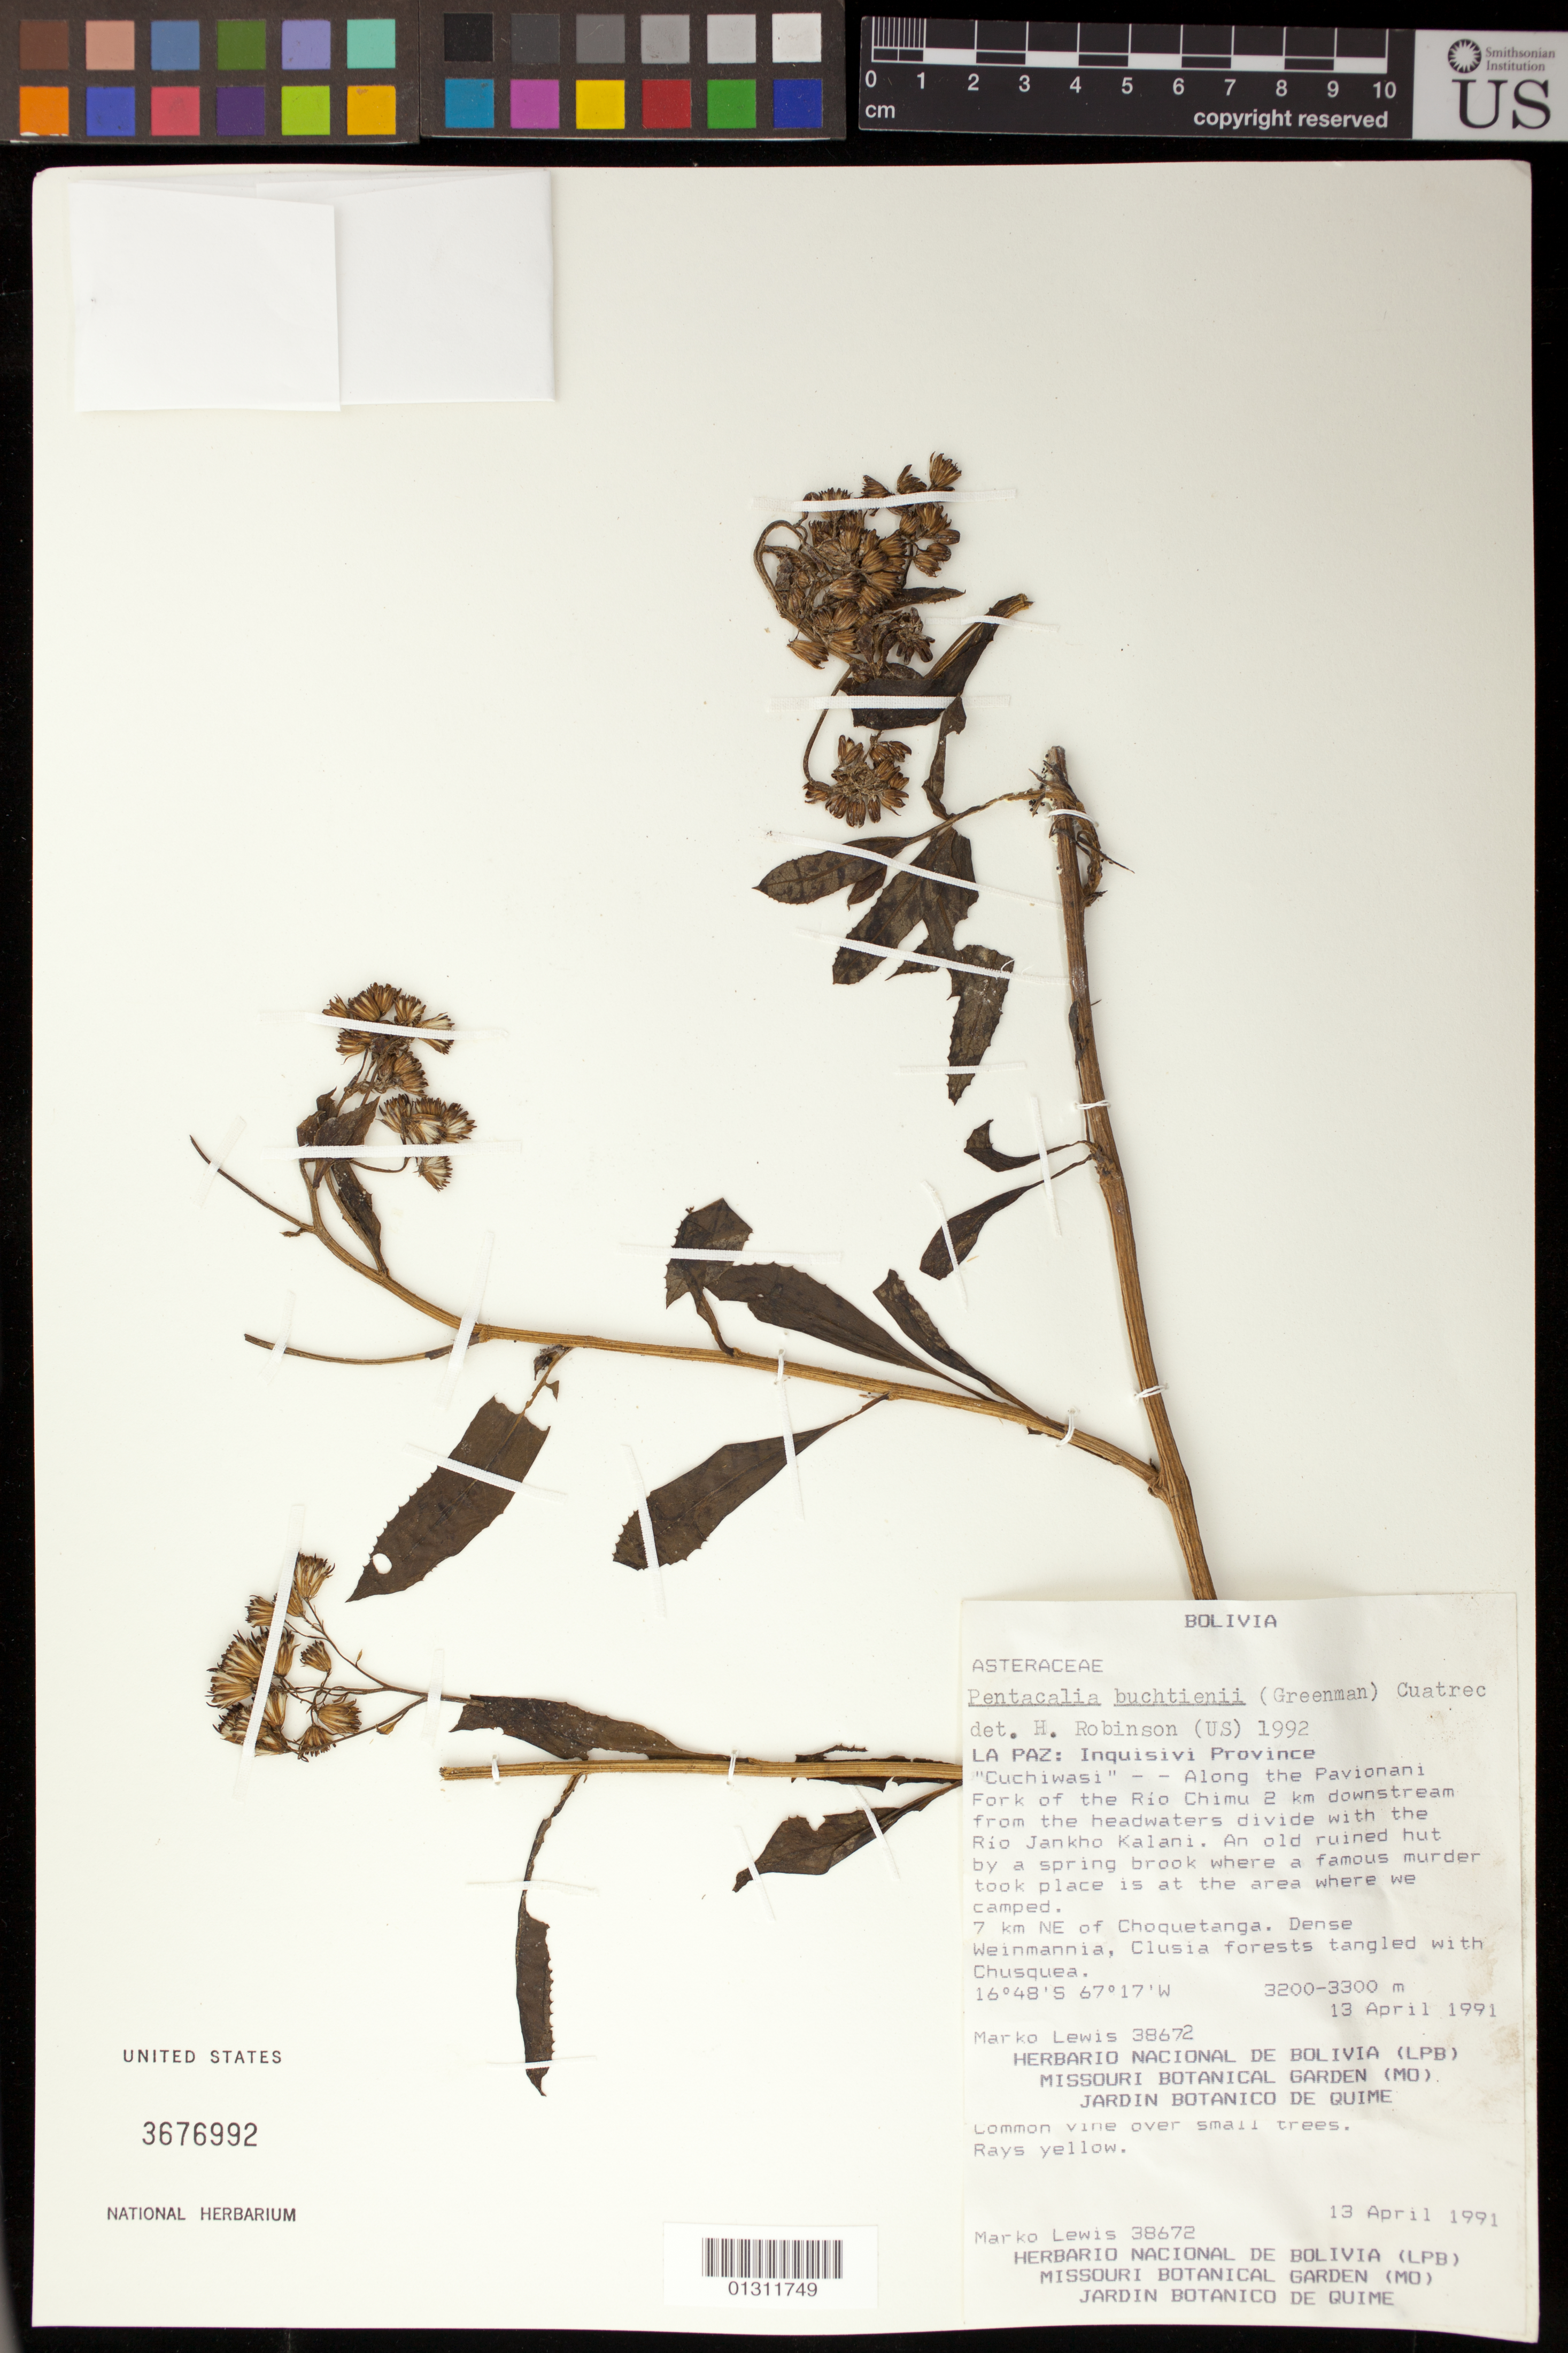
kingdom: Plantae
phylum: Tracheophyta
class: Magnoliopsida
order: Asterales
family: Asteraceae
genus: Pentacalia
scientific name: Pentacalia buchtienii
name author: (Greenm.) Cuatrec.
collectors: M. E. Lewis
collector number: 38672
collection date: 1991-04-13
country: Bolivia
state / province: La Paz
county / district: Inquisivi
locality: Along the Pavionani Fork of Rio Chimu, 2 km downstream from the headwaters divide with the Rio Jankho Kalani, 7 km NE of Choquetanga.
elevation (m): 3200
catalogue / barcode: US 3676992